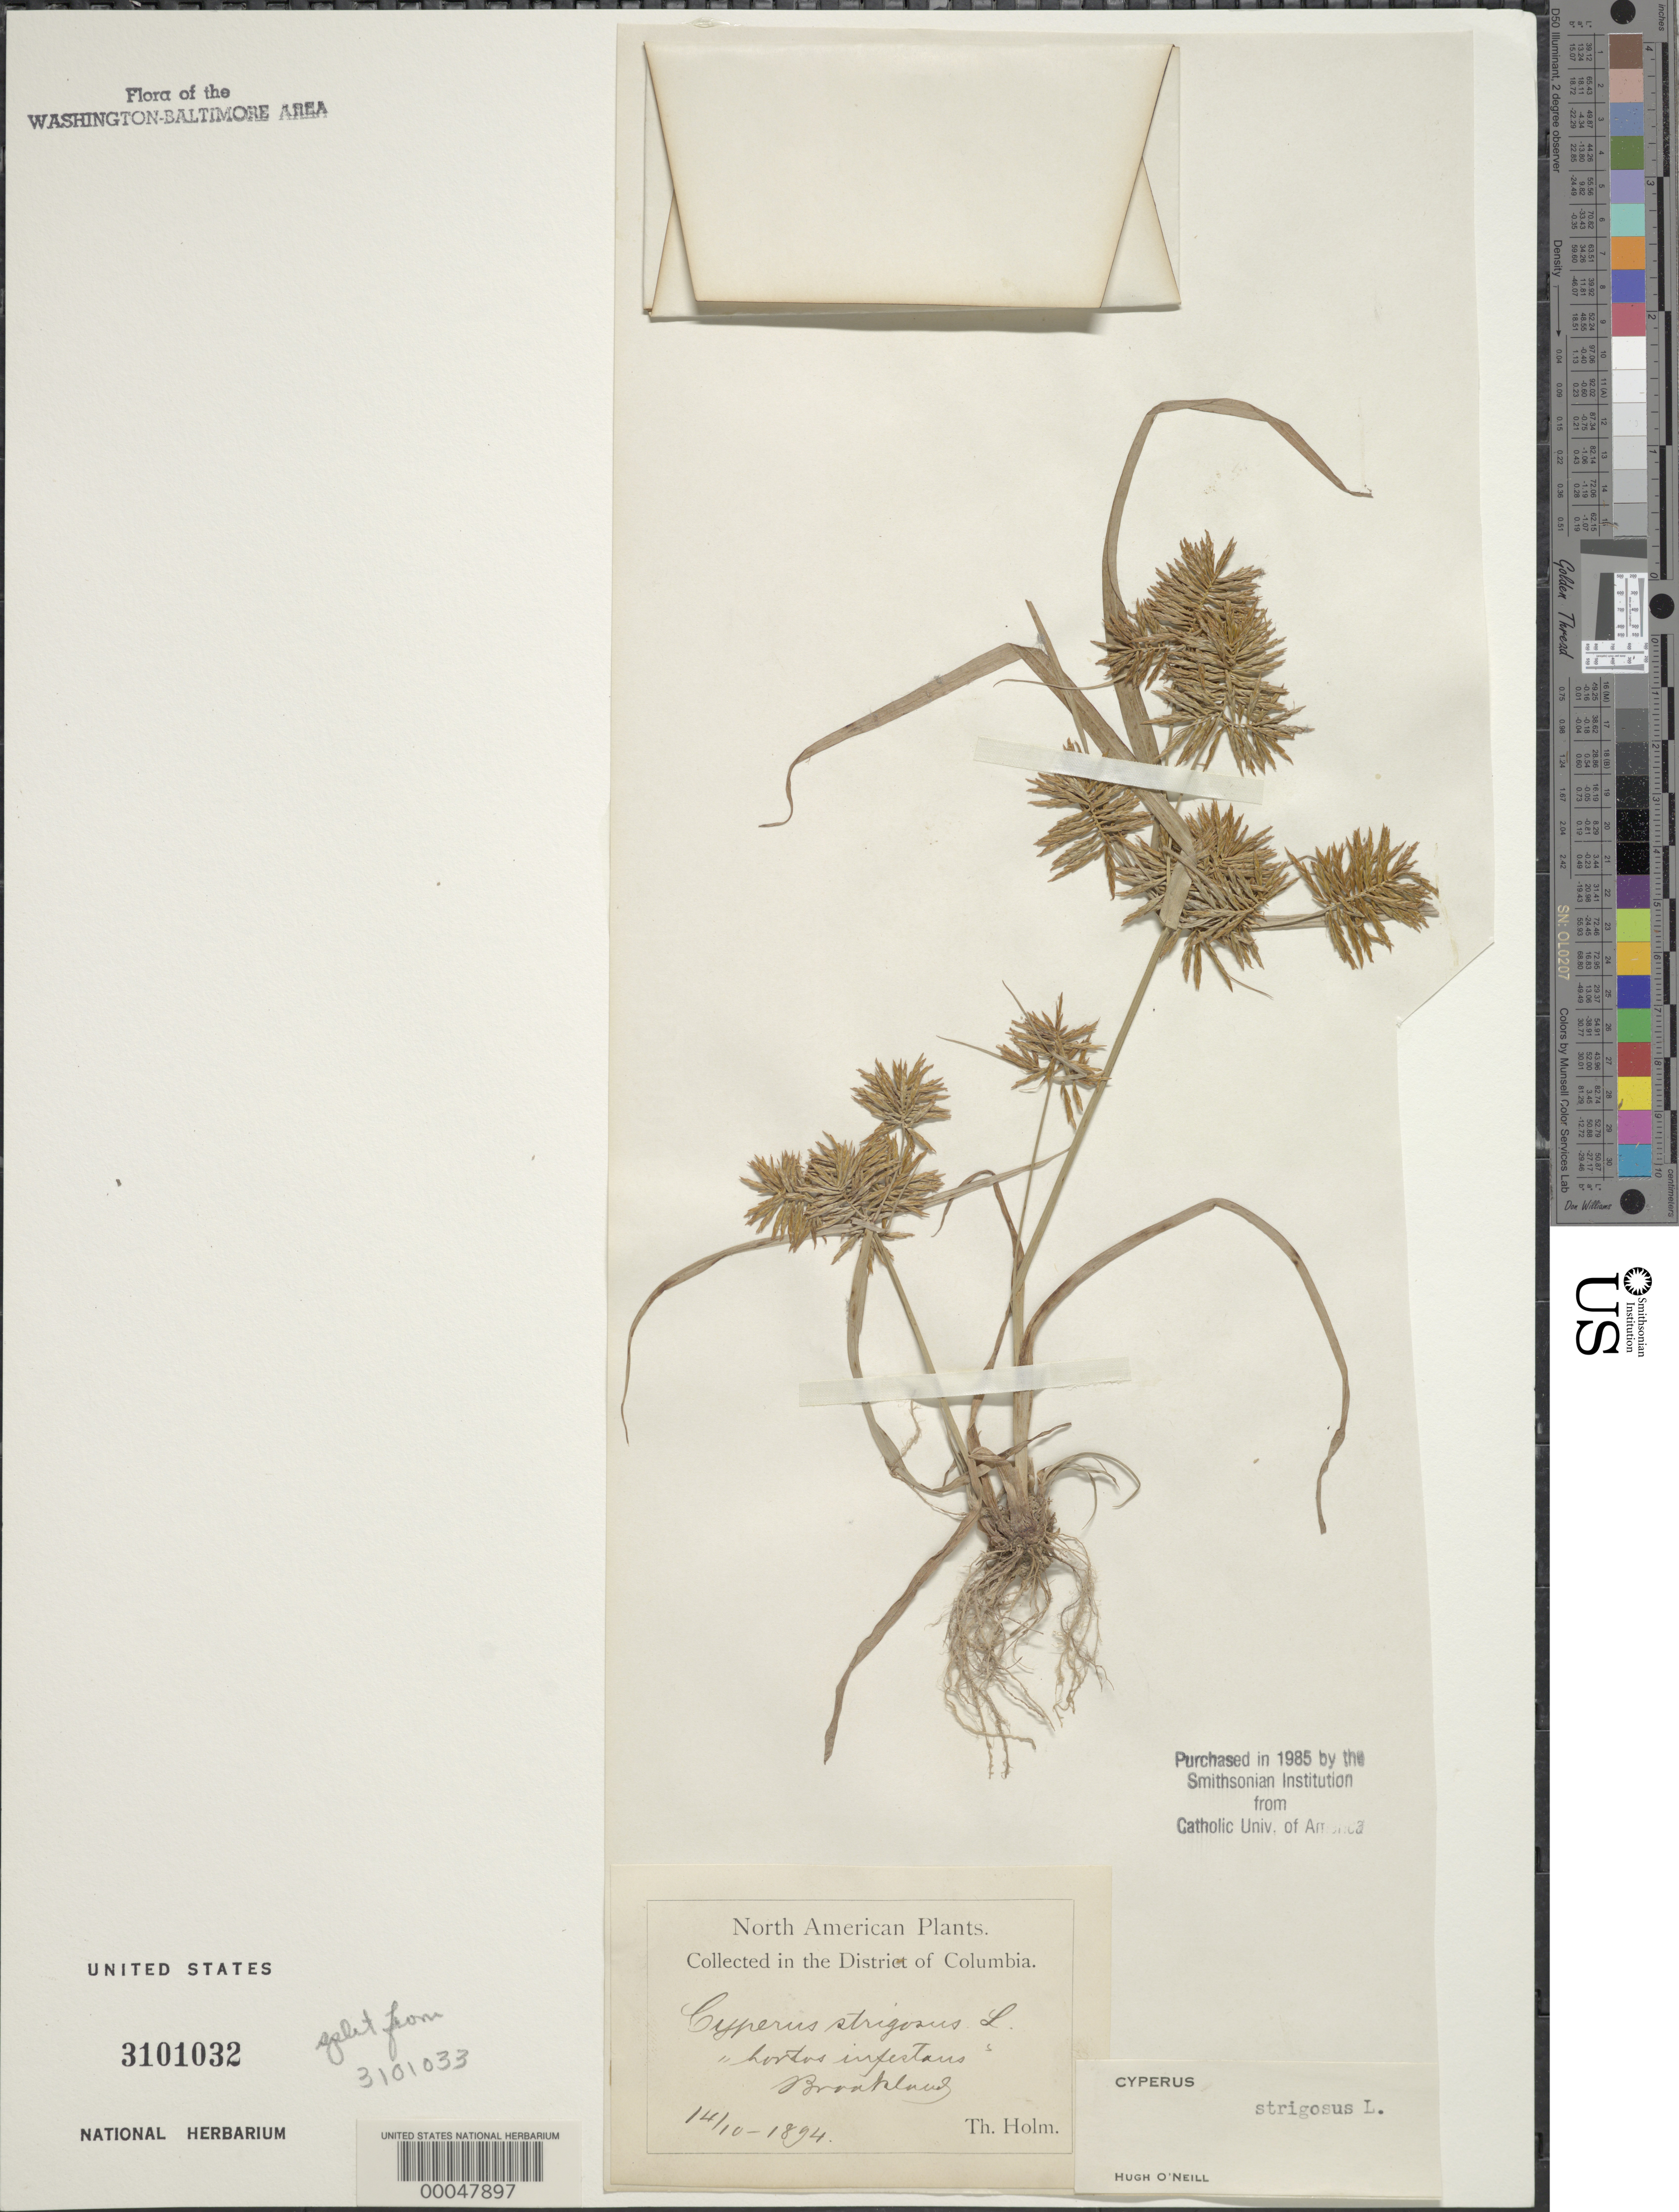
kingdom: Plantae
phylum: Tracheophyta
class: Liliopsida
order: Poales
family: Cyperaceae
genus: Cyperus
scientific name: Cyperus strigosus L.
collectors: T. Holm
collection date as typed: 14 Oct 1894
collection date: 1894-10-14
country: United States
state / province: District of Columbia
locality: Brookland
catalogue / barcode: US 3101032